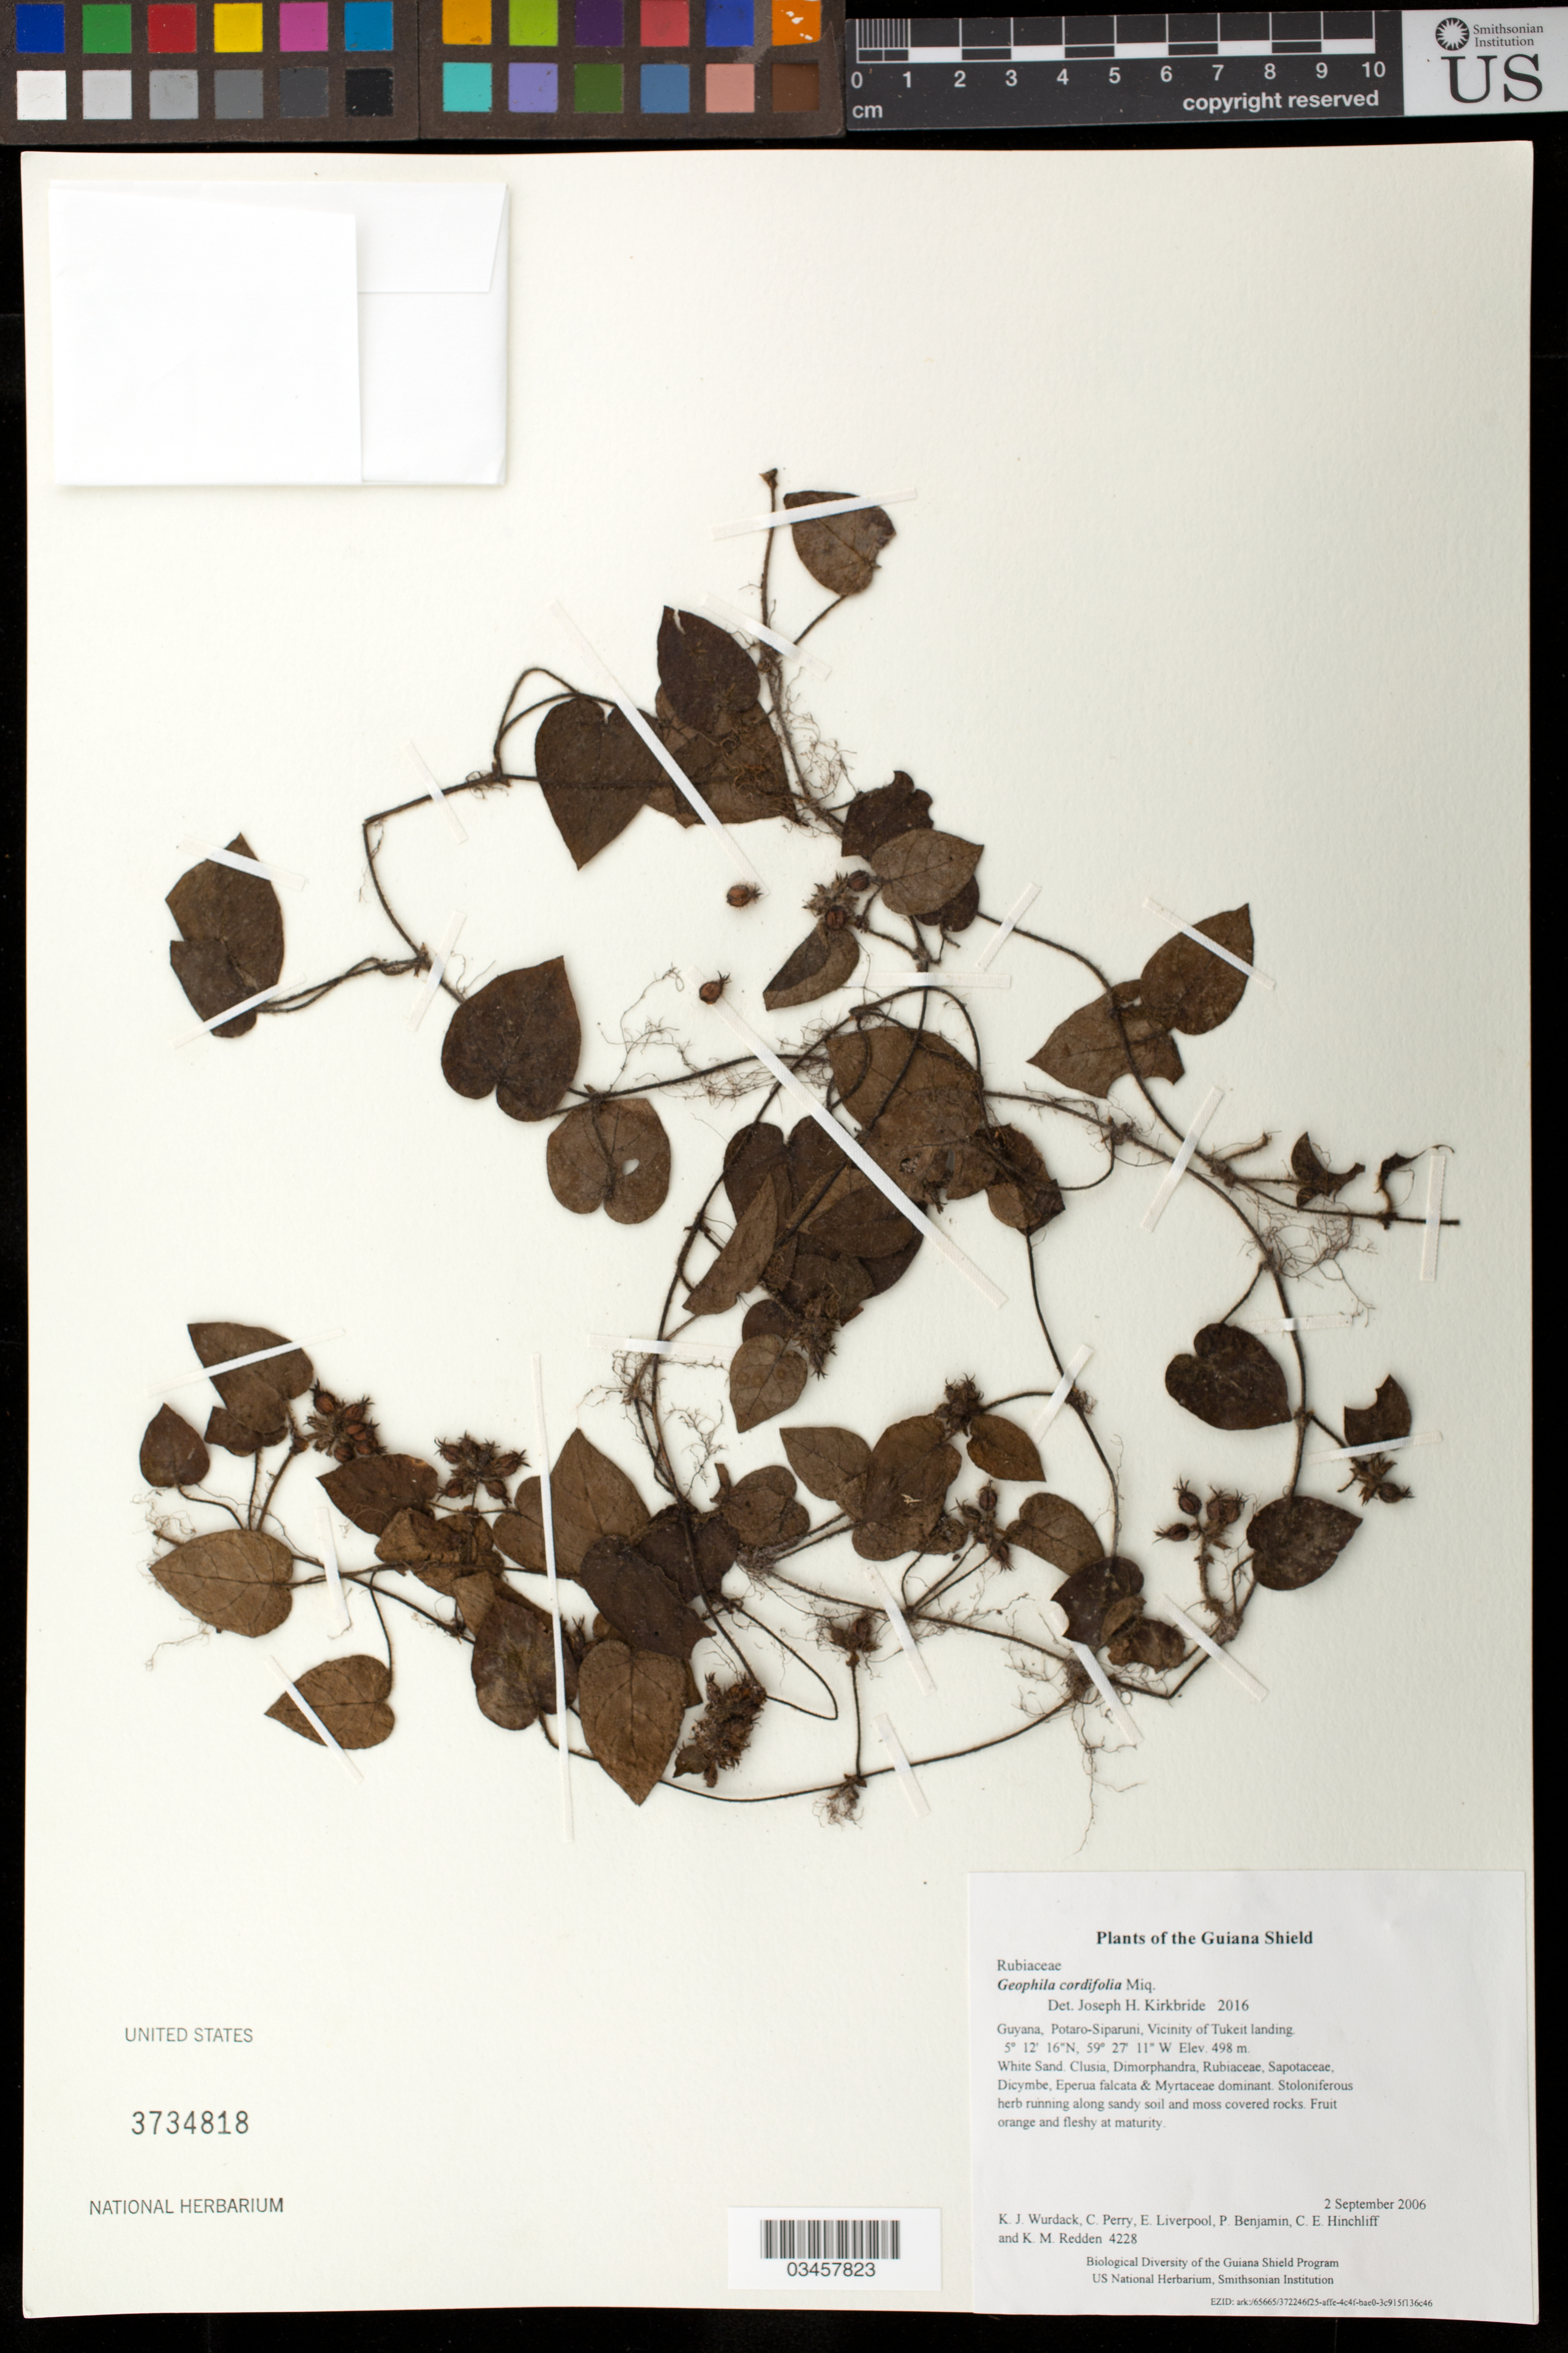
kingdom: Plantae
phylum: Tracheophyta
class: Magnoliopsida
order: Gentianales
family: Rubiaceae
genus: Geophila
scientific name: Geophila cordifolia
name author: Miq.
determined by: Kirkbride, J. H.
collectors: K. Wurdack, C. Perry, E. Liverpool, P. Benjamin, C. E. Hinchliff & K. M. Redden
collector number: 4228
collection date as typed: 2 September 2006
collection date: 2006-09-02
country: Guyana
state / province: Potaro-Siparuni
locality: Vicinity of Tukeit landing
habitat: White Sand. Clusia, Dimorphandra, Rubiaceae, Sapotaceae, Dicymbe, Eperua falcata & Myrtaceae dominant.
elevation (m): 498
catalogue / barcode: US 3734818